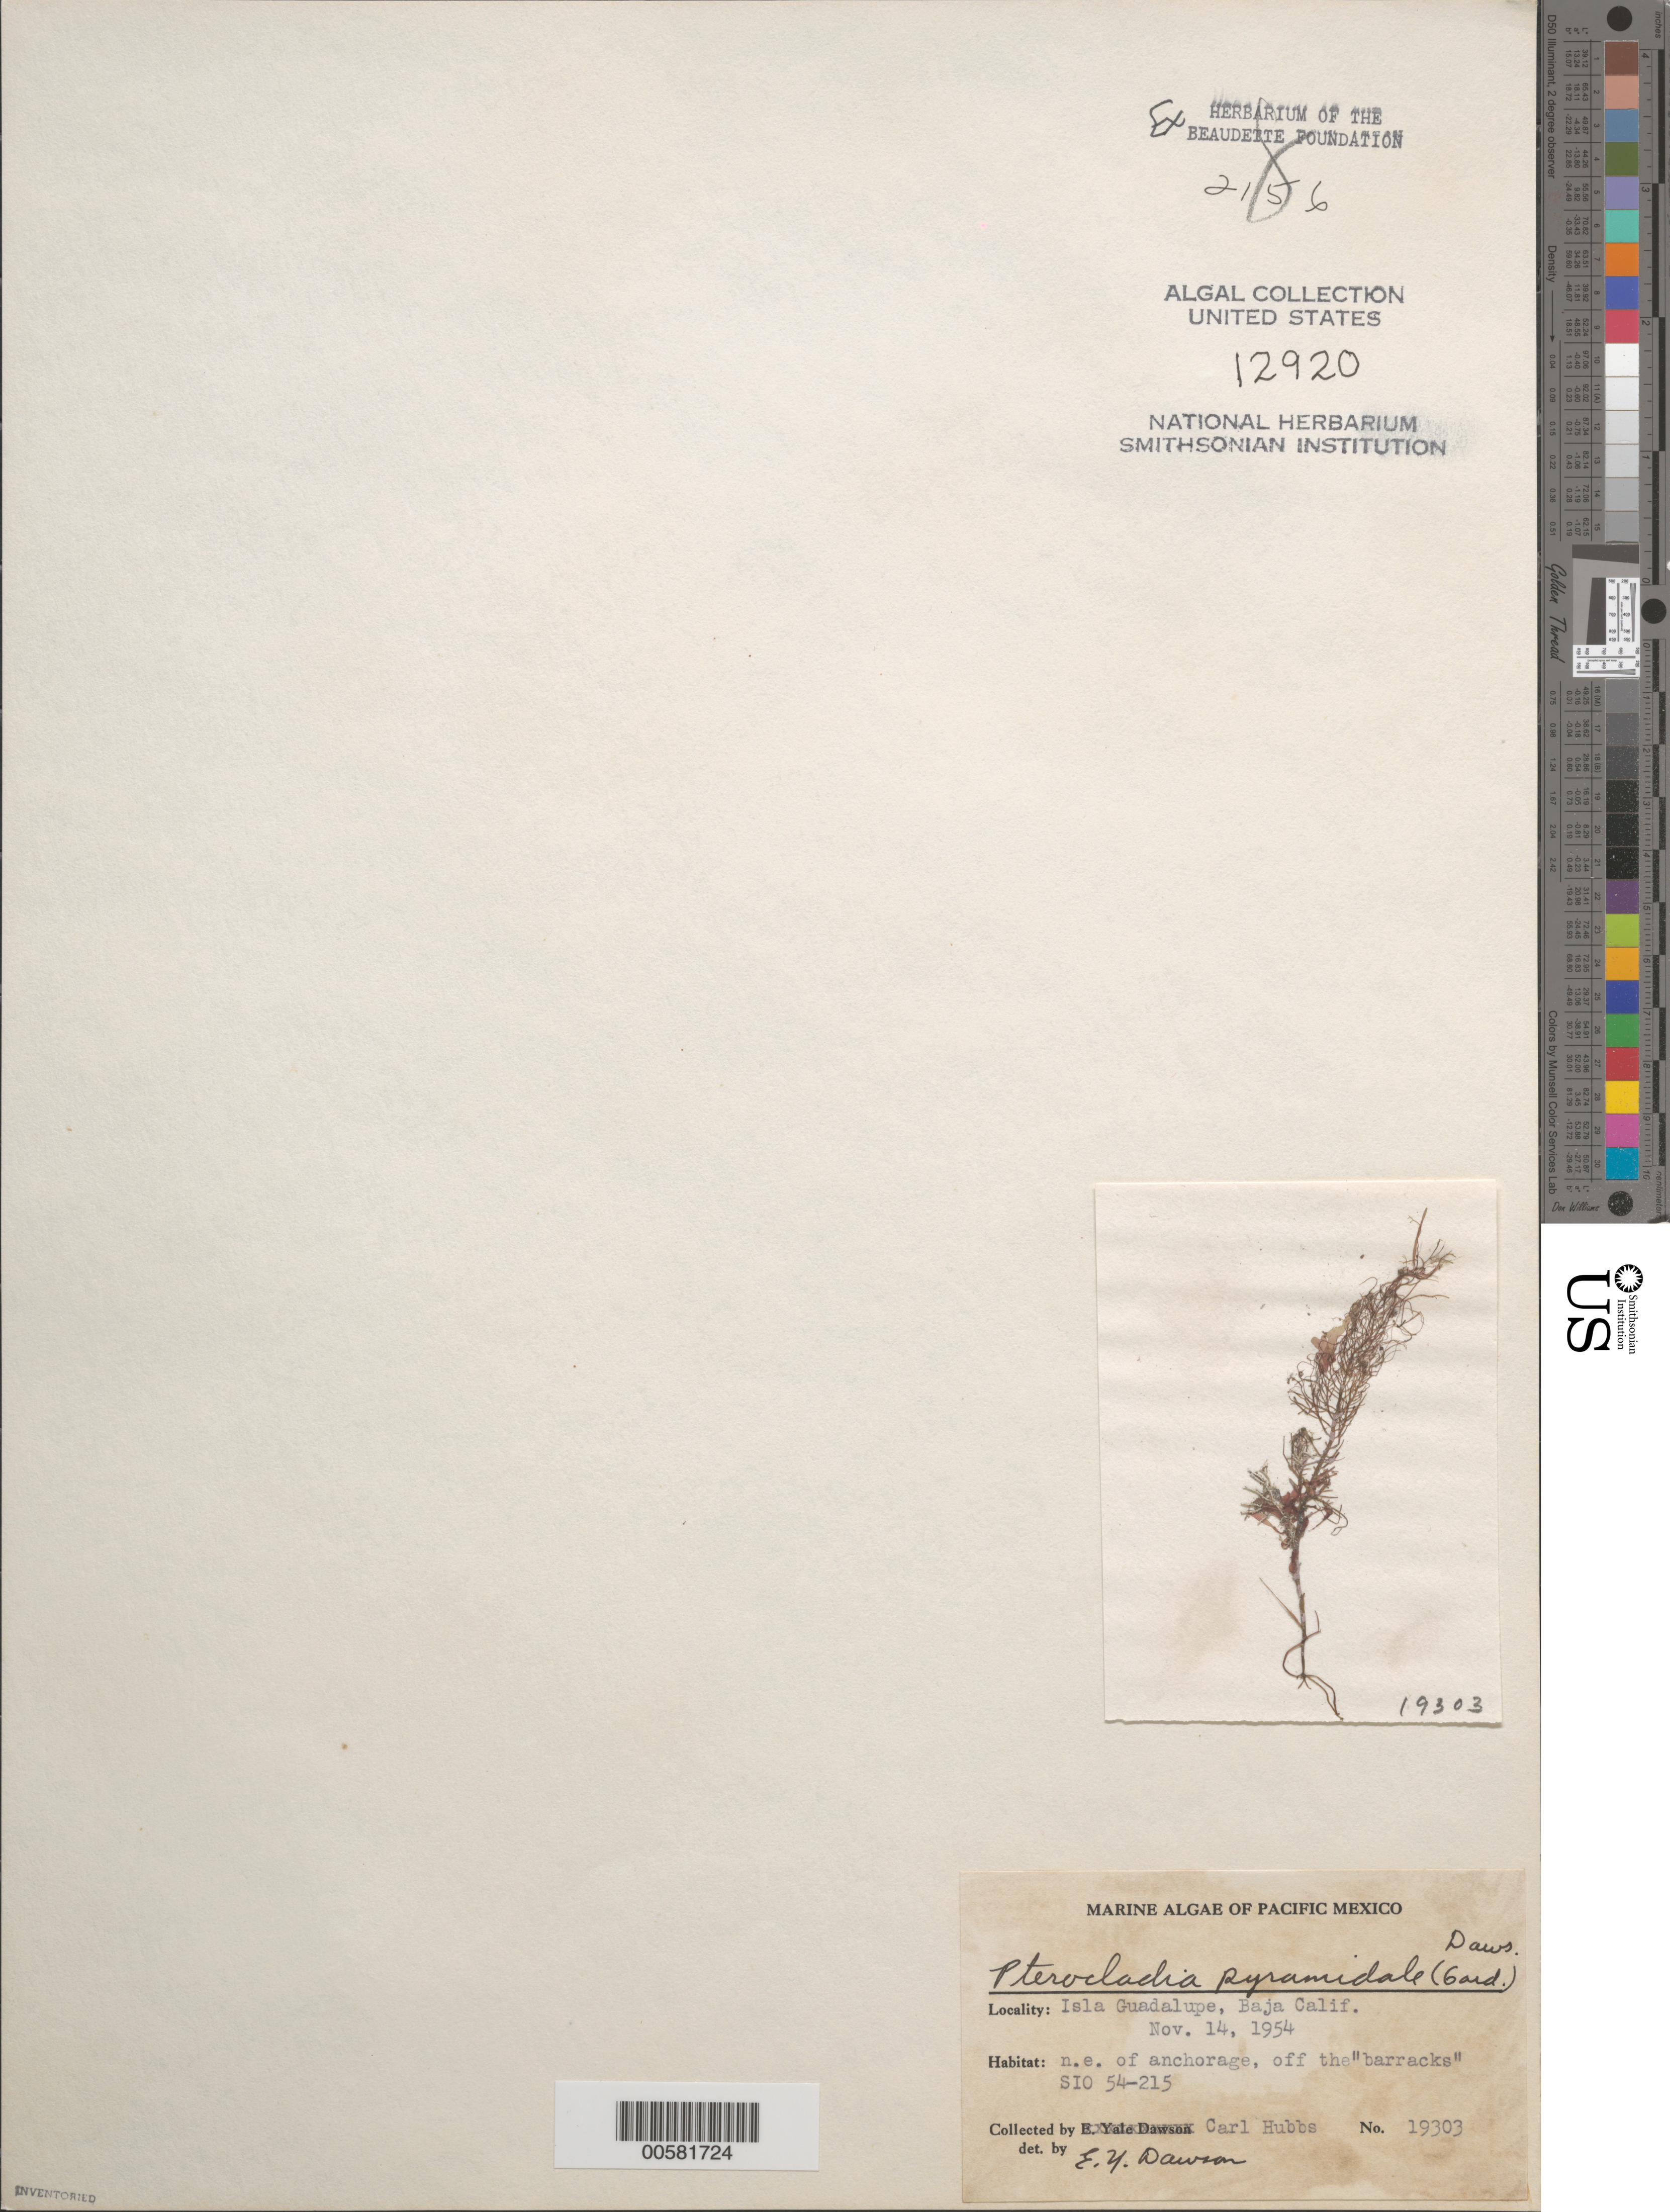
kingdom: Plantae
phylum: Rhodophyta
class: Florideophyceae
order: Gelidiales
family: Pterocladiaceae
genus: Pterocladiella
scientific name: Pterocladiella capillacea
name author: (S.G. Gmel.) Santelices & Hommers.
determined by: Algae name updating Project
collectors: C. Hubbs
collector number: EYD 19303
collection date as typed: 14 Nov 1954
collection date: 1954-11-14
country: Mexico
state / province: Baja California Norte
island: Isla Guadalupe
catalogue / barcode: US 12920